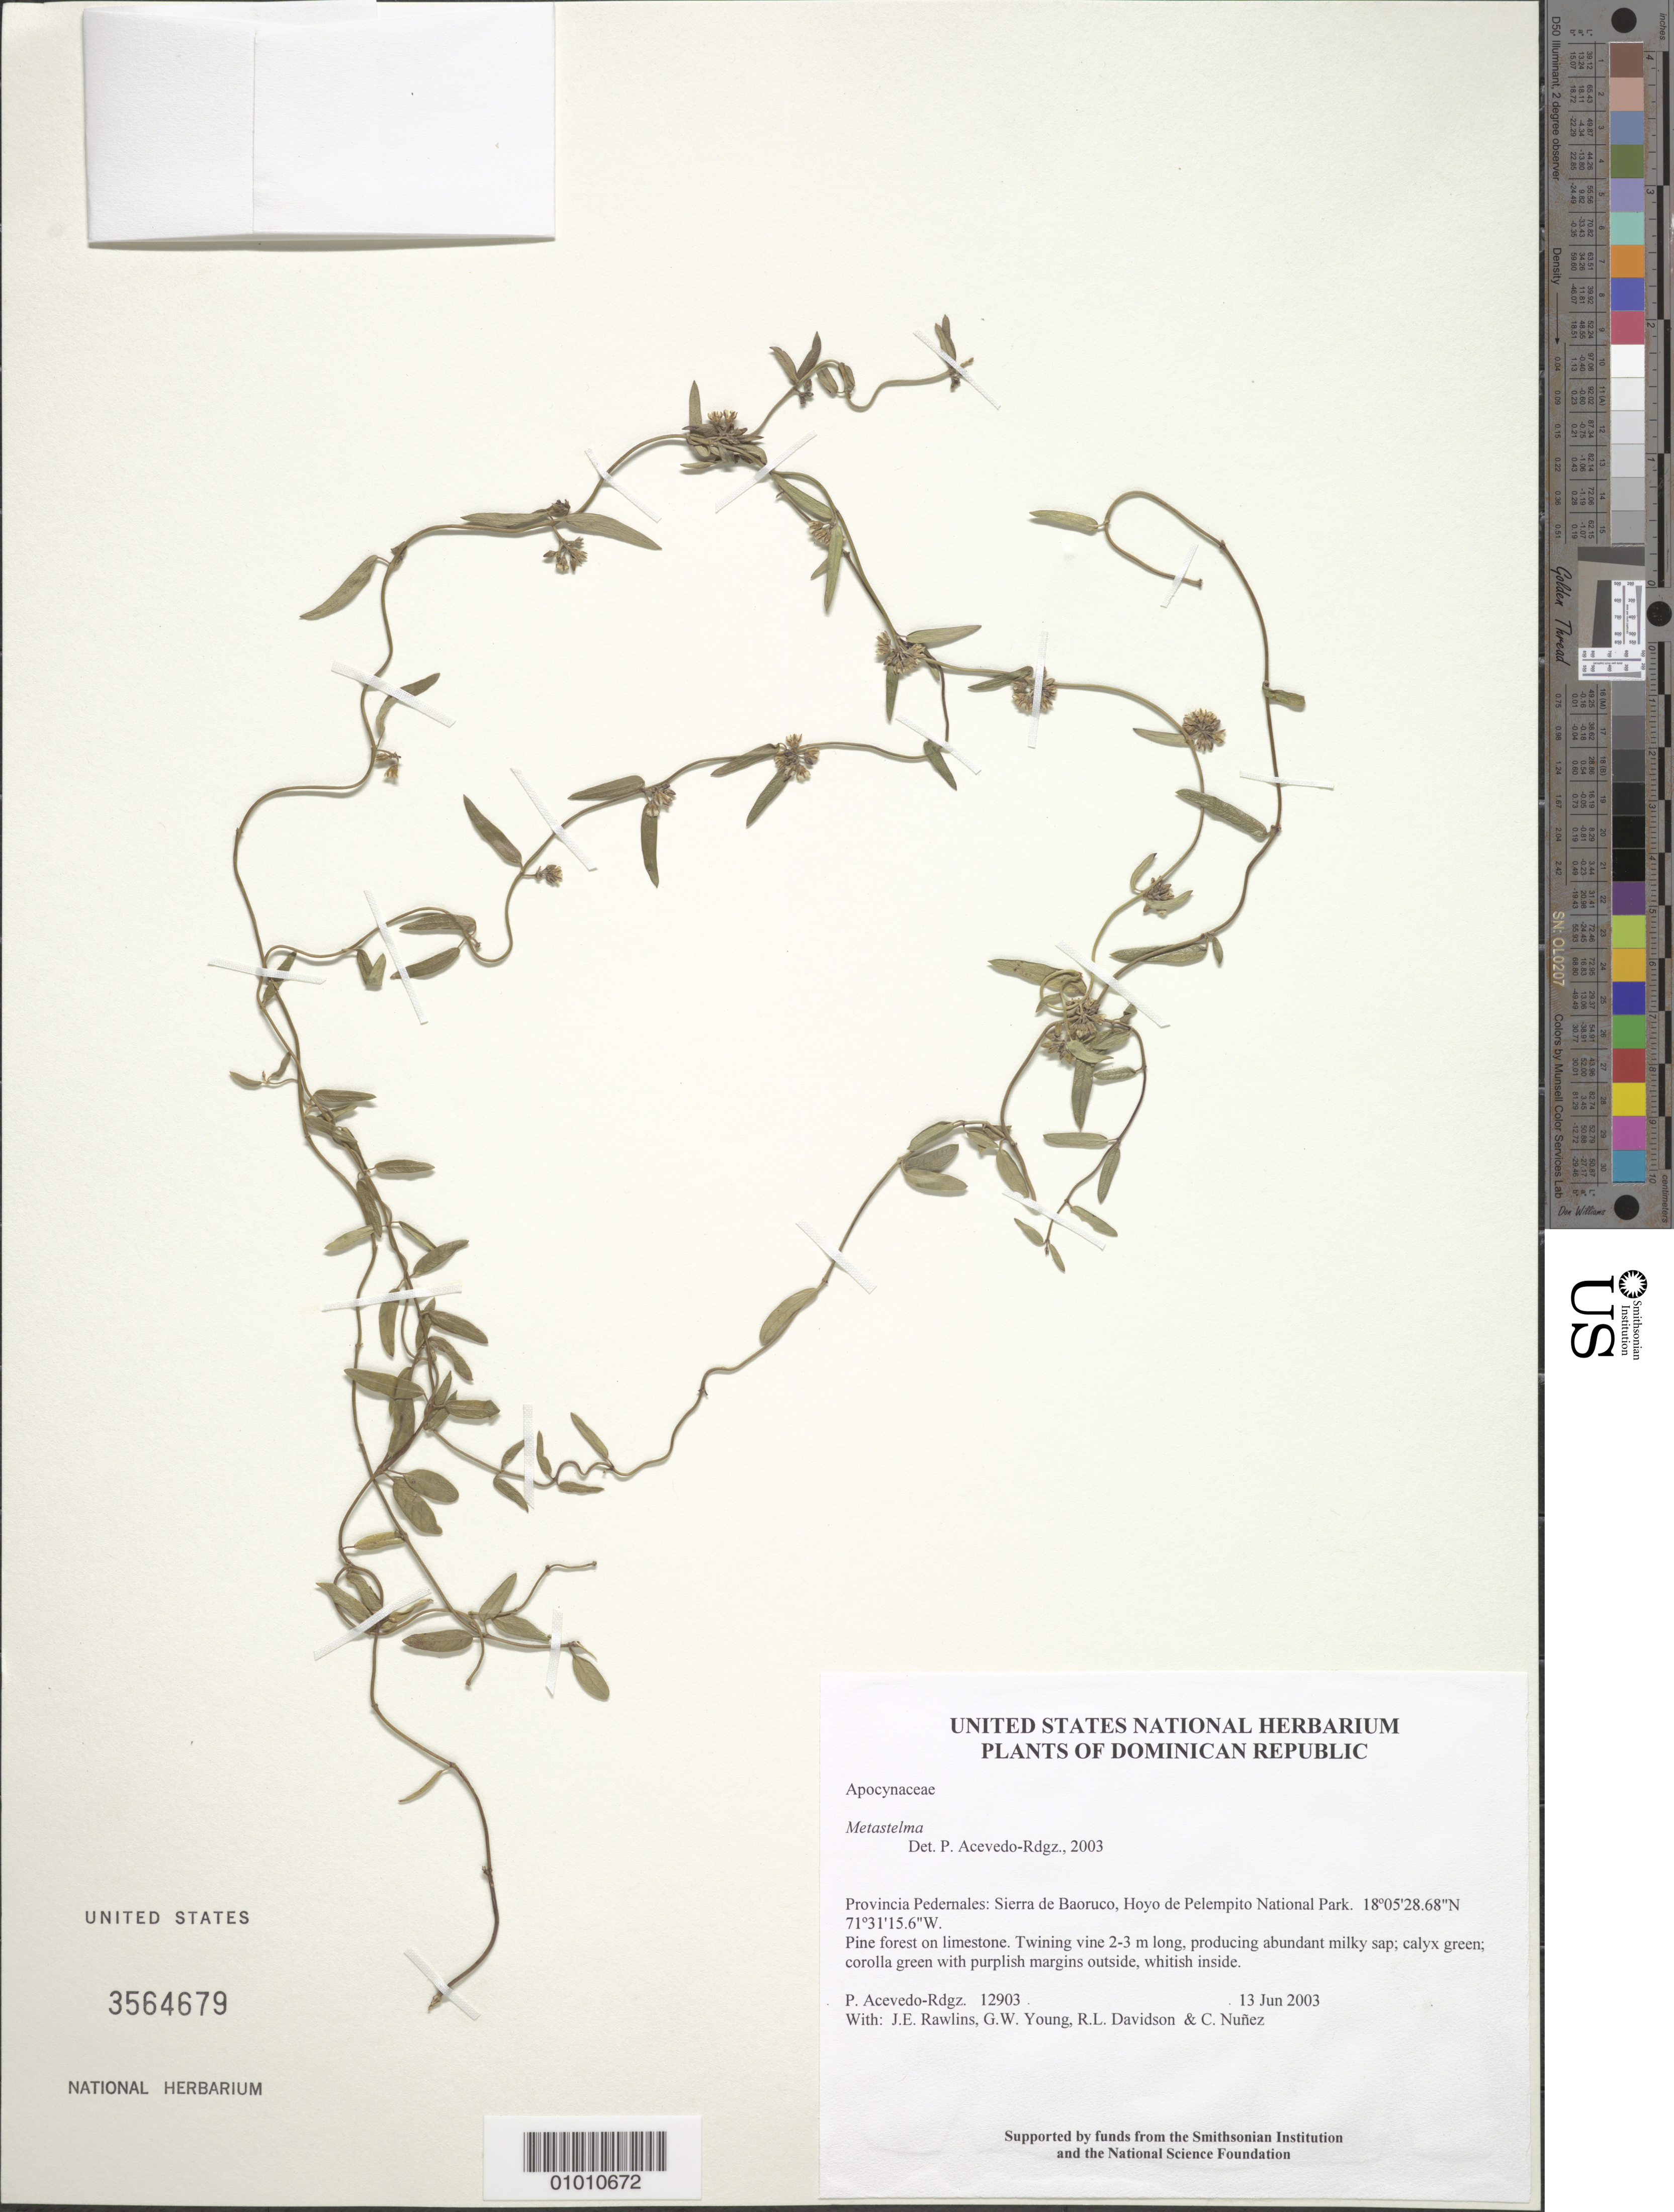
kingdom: Plantae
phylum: Tracheophyta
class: Magnoliopsida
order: Gentianales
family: Apocynaceae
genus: Metastelma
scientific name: Metastelma sp.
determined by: Acevedo-Rodríguez, P., (BOT), Smithsonian Institution - National Museum of Natural History (UNITED STATES)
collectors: P. Acevedo-Rodr., J. Rawlins, G. Young, R. Davidson & C. Nunez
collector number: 12903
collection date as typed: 13 Jun 2003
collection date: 2003-06-13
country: Dominican Republic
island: Hispaniola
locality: Provincia Pedernales: Sierra de Baoruco, Hoyo de Pelempito National Park.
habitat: Pine forest on limestone.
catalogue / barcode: US 3564679